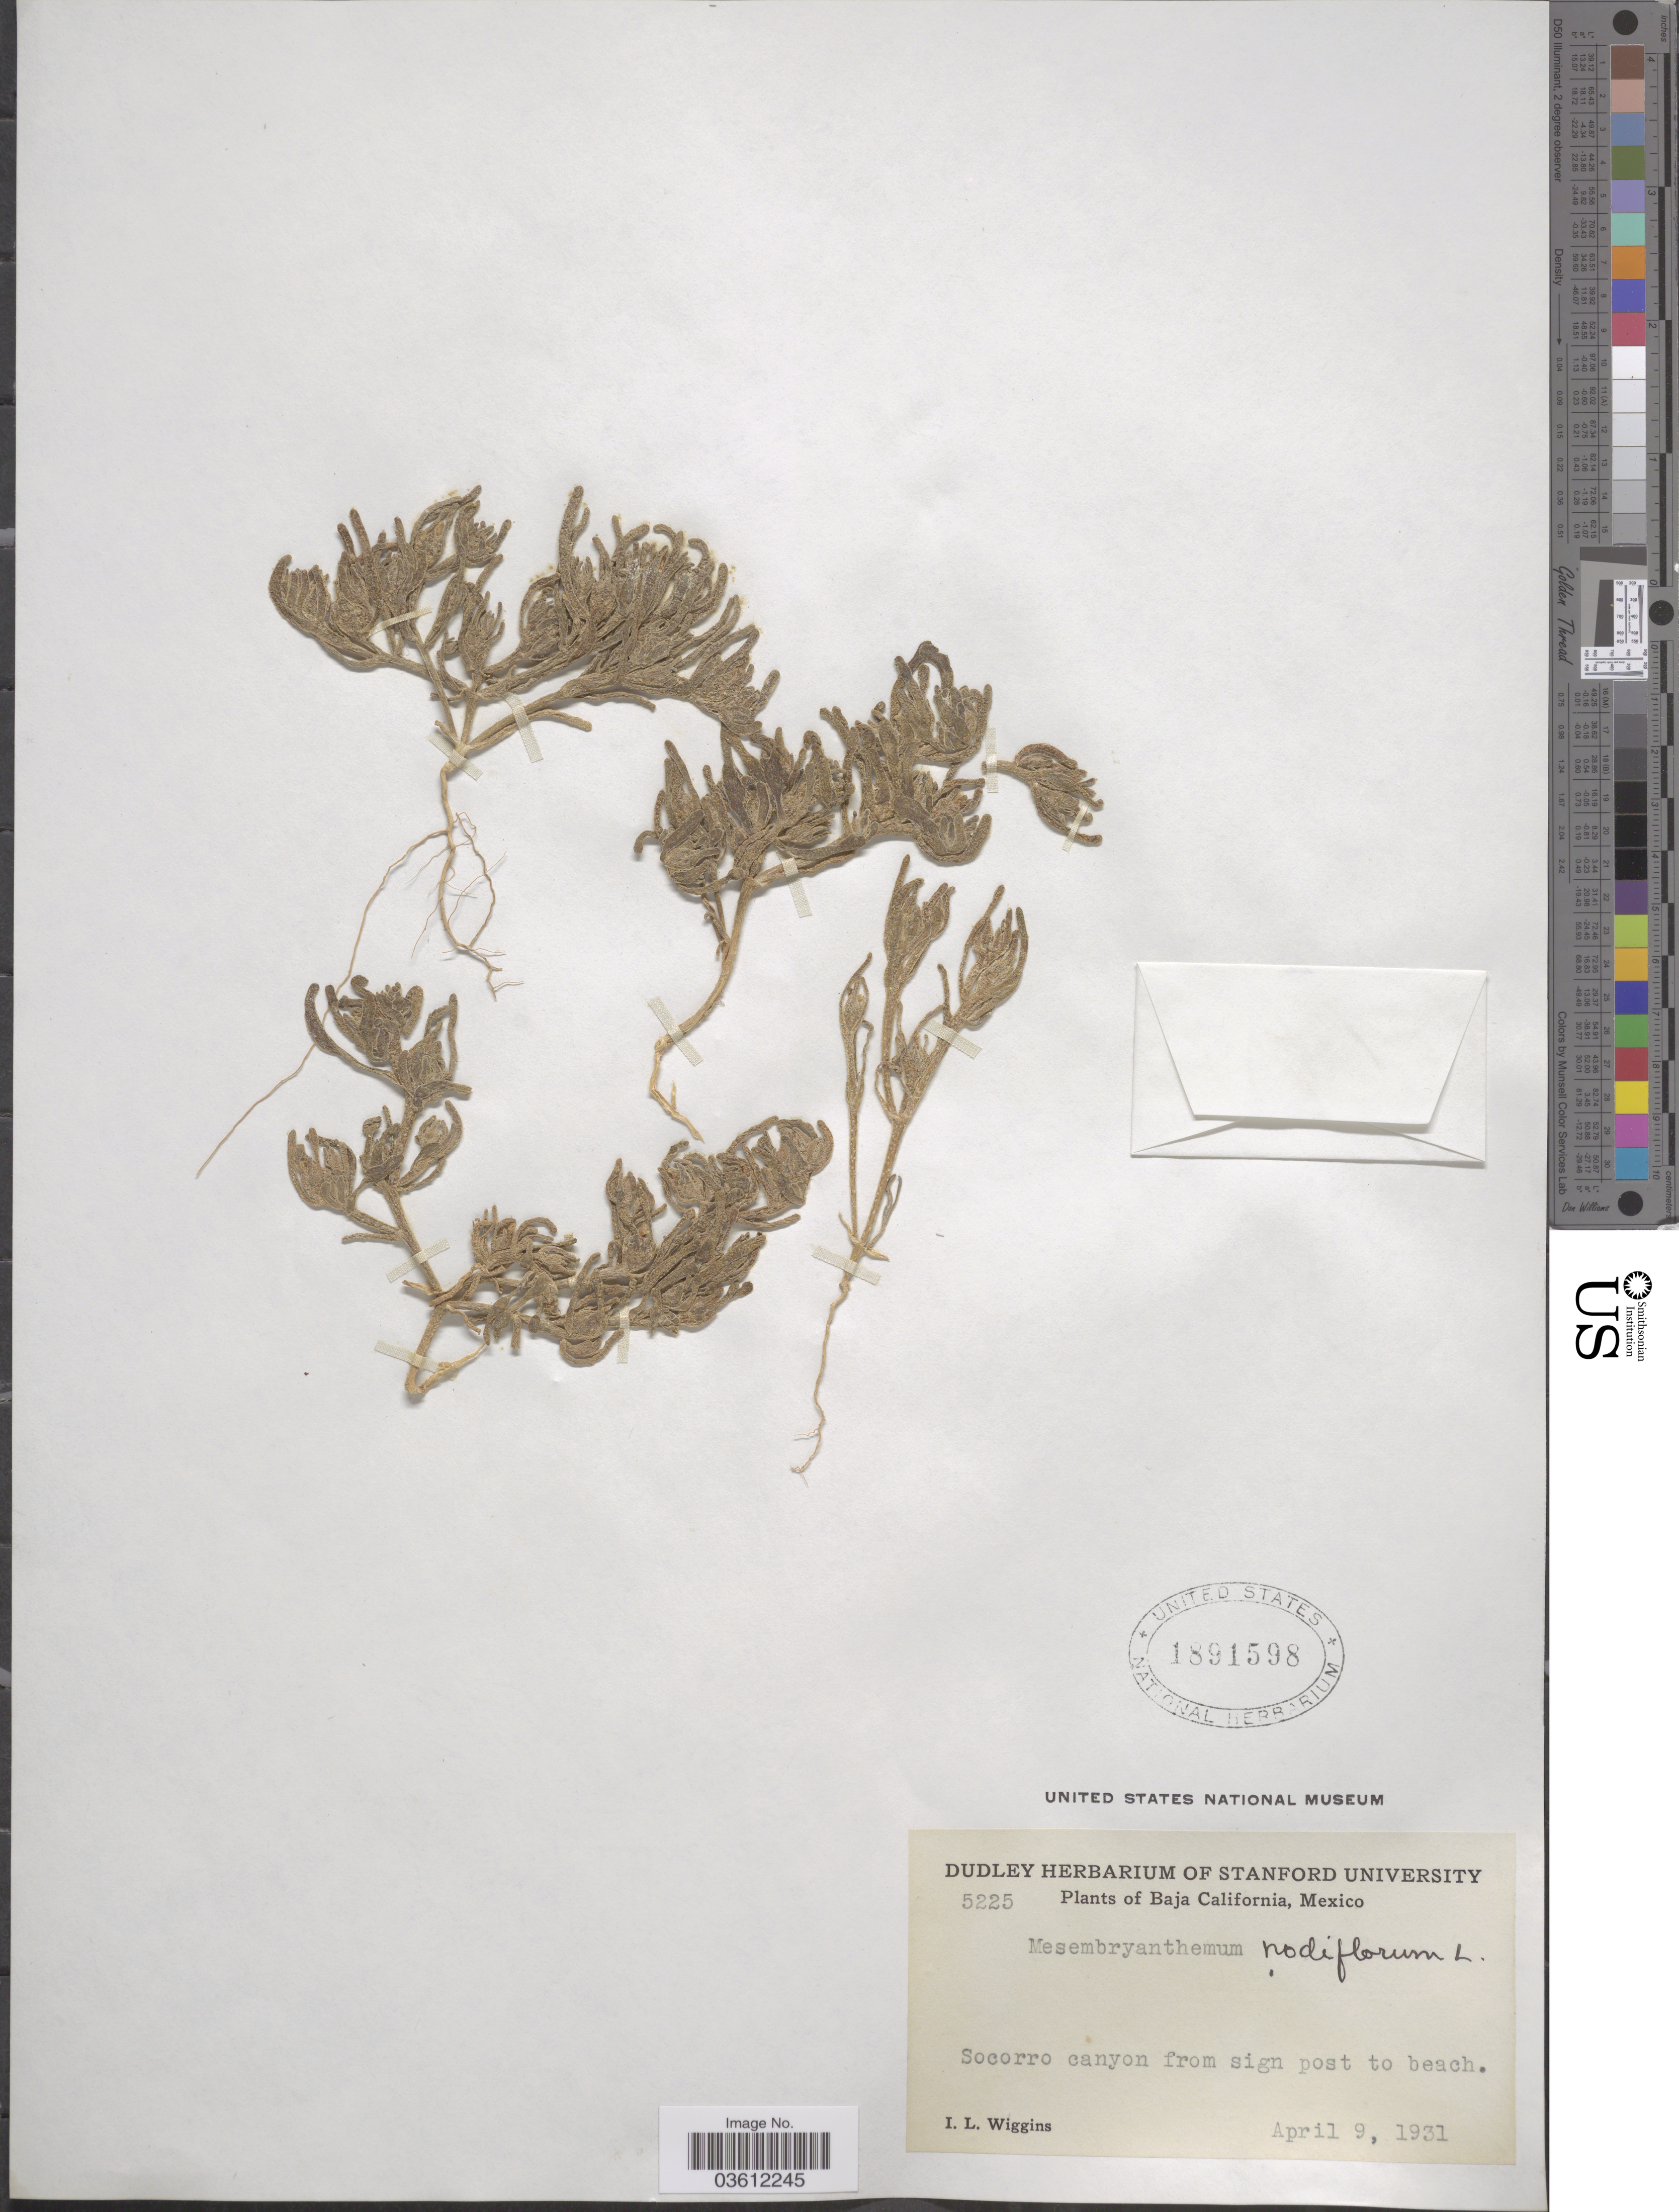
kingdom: Plantae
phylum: Tracheophyta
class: Magnoliopsida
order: Caryophyllales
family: Aizoaceae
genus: Mesembryanthemum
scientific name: Mesembryanthemum nodiflorum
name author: L.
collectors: I. L. Wiggins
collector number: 5225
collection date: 1931-04-09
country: Mexico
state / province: Baja California Norte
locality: Socorro canyon from sign post to beach.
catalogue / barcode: US 1891598